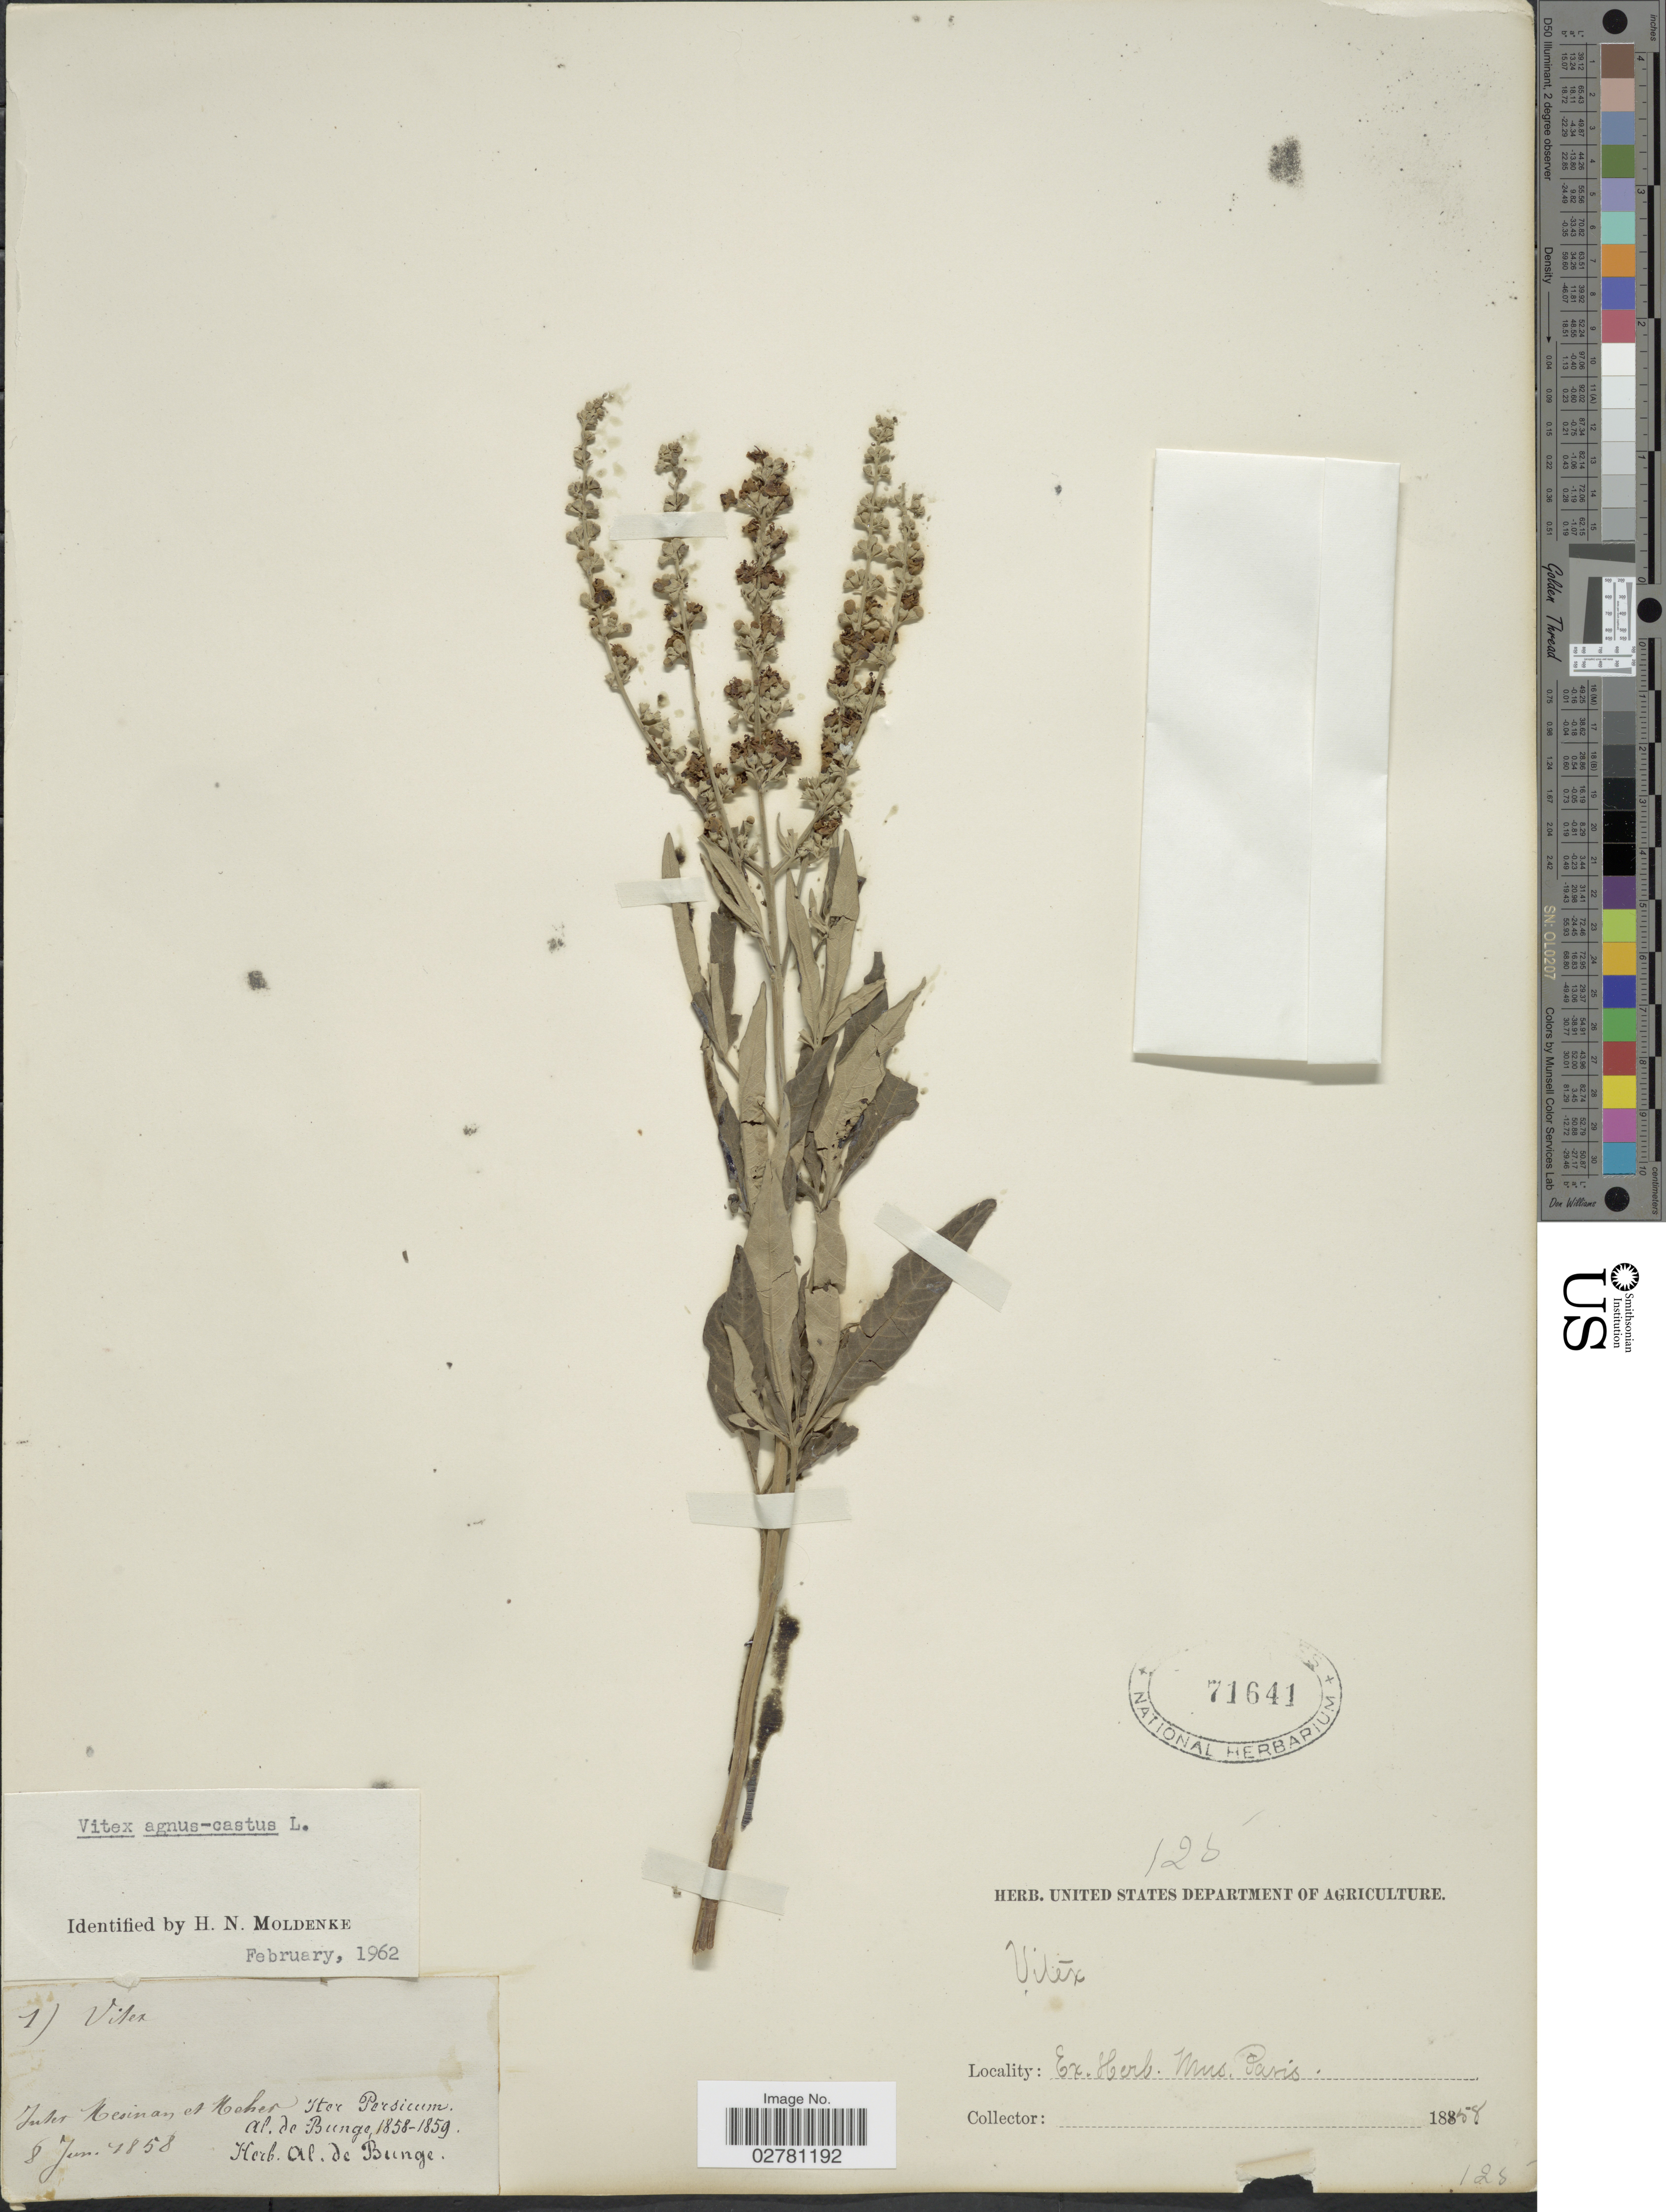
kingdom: Plantae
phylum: Tracheophyta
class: Magnoliopsida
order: Lamiales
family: Lamiaceae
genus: Vitex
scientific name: Vitex agnus-castus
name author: L.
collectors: A. de Bunge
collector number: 1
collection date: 1858-06-08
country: Iran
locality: Inter Nesinan et Neher [interpreted]. Iter Persicum.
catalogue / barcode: US 71641